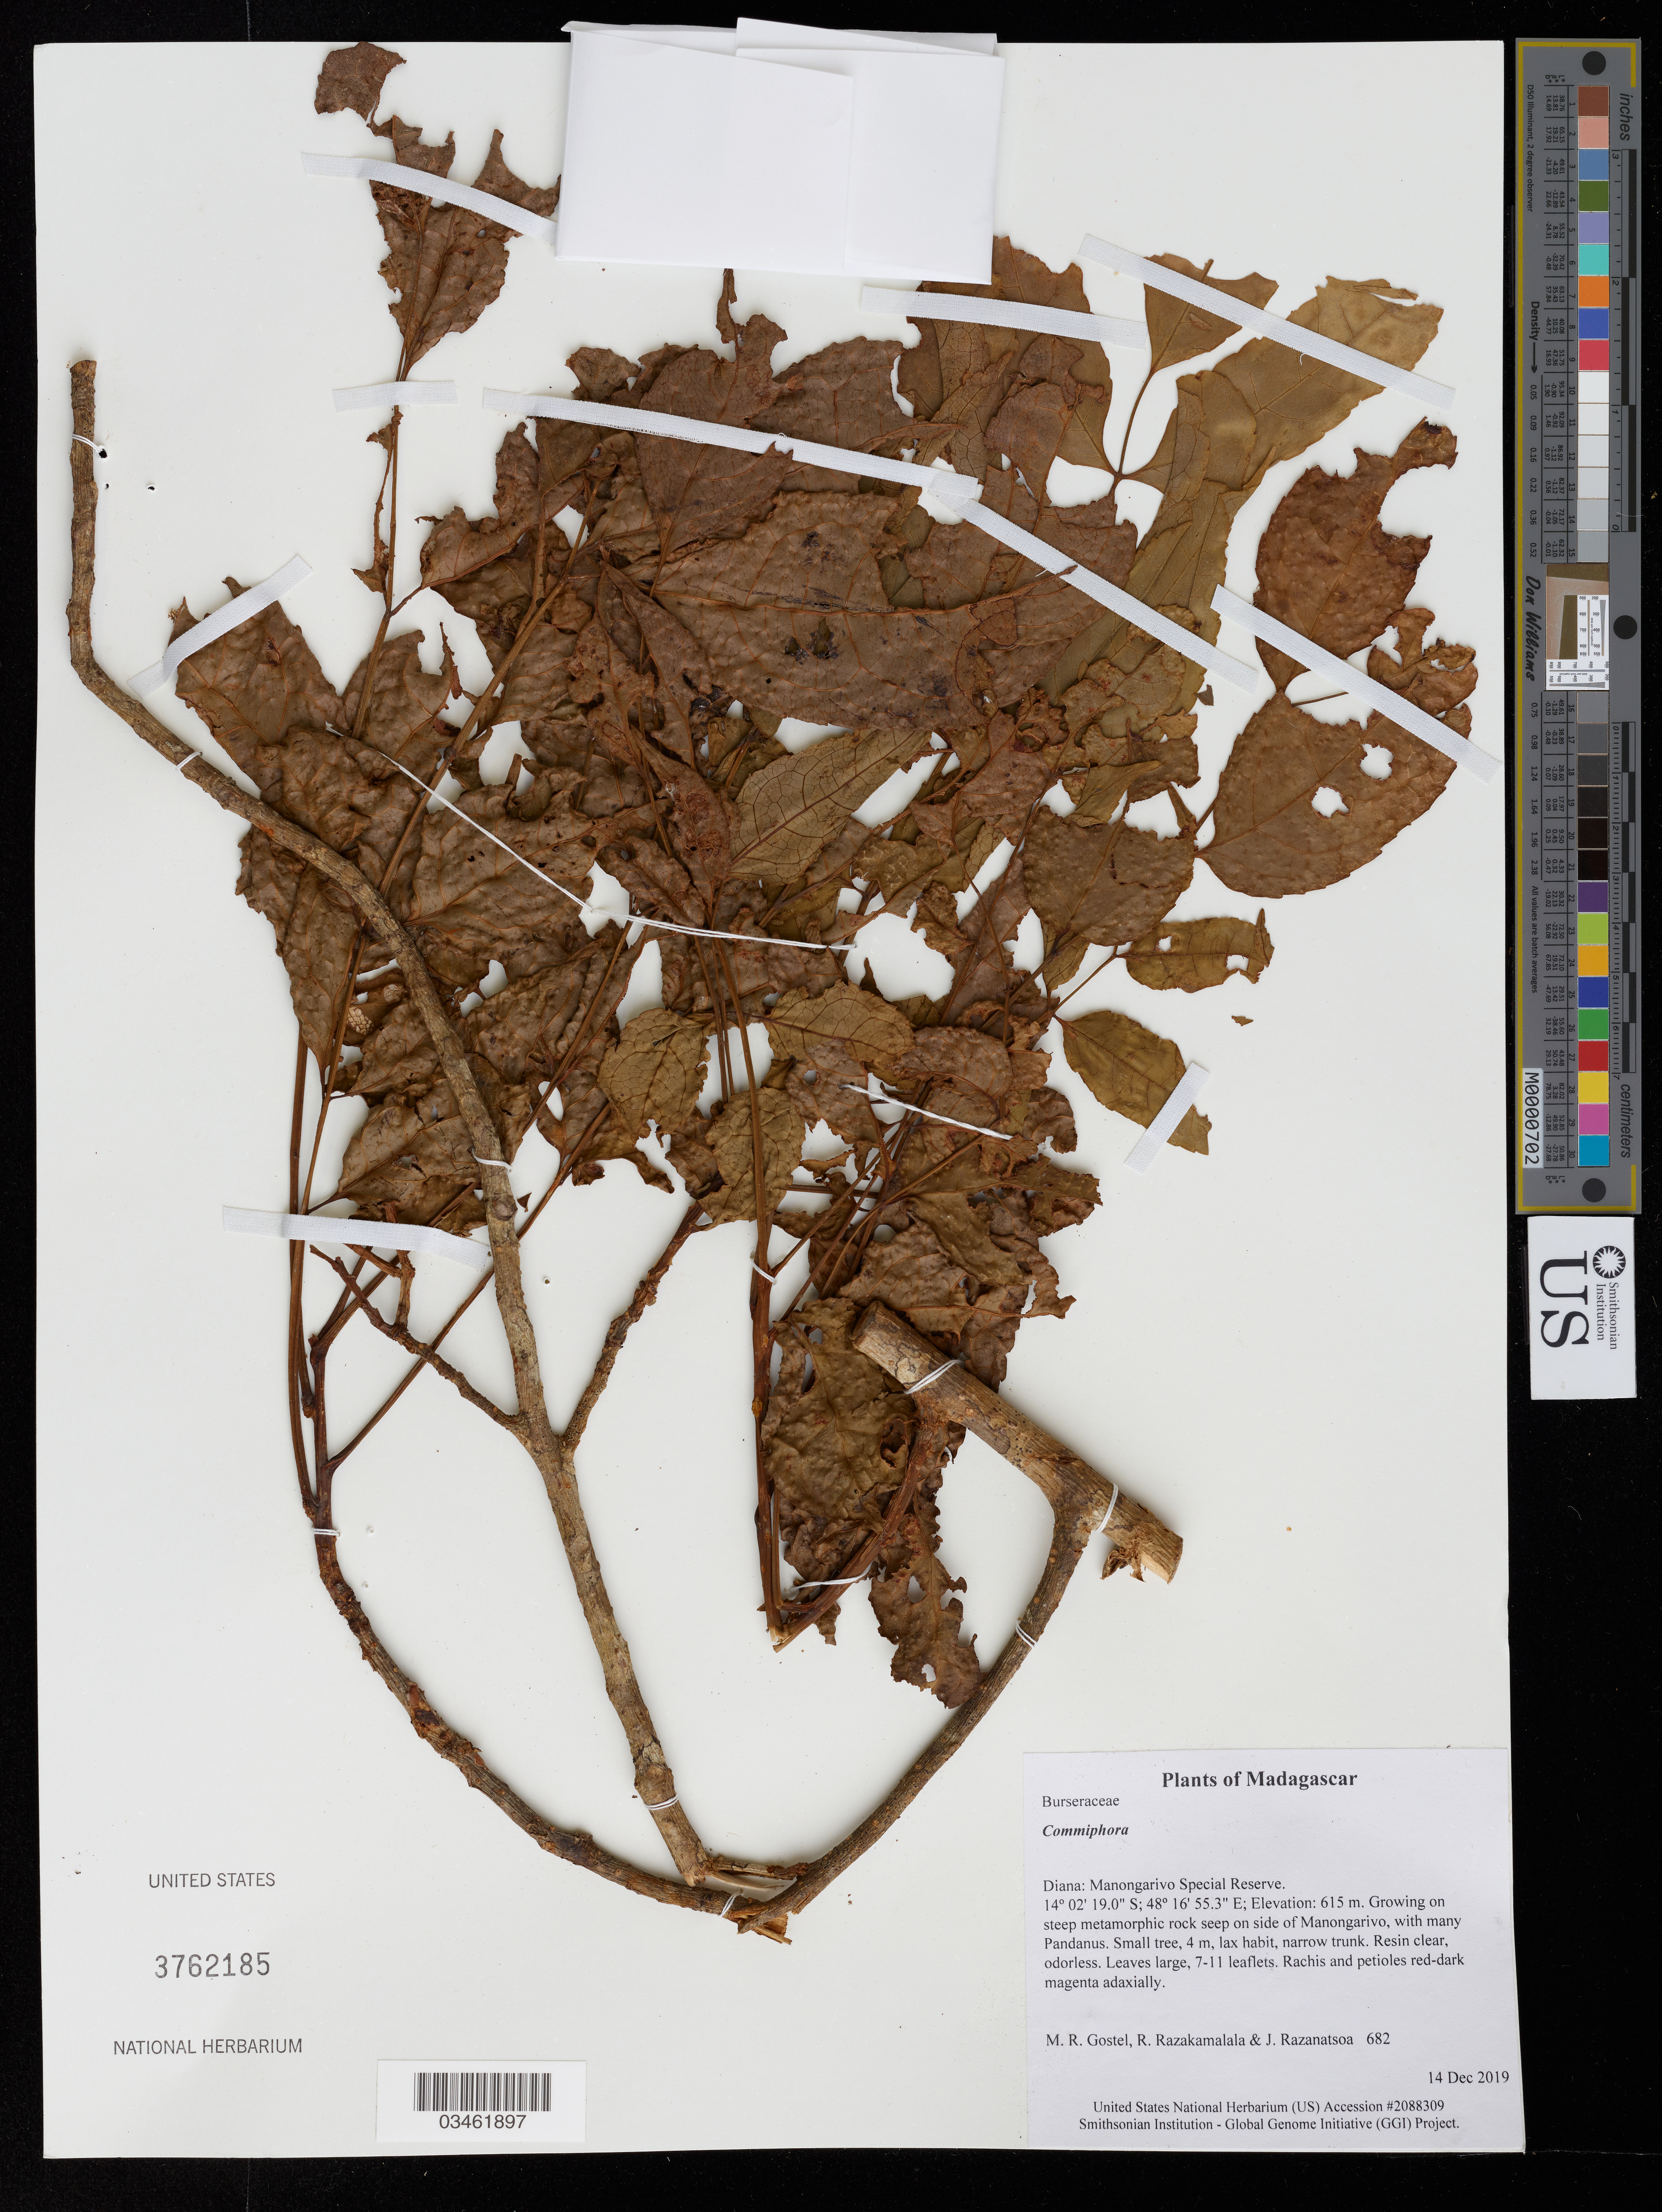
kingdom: Plantae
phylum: Tracheophyta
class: Magnoliopsida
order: Sapindales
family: Burseraceae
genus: Commiphora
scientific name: Commiphora sp.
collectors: M. R. Gostel, R. Razakamalala & J. Razanatsoa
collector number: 682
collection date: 2019-12-14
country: Madagascar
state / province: Diana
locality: Manongarivo Special Reserve. Growing on steep metamorphic rock seep on side of Manongarivo.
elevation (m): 615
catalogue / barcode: US 3762185